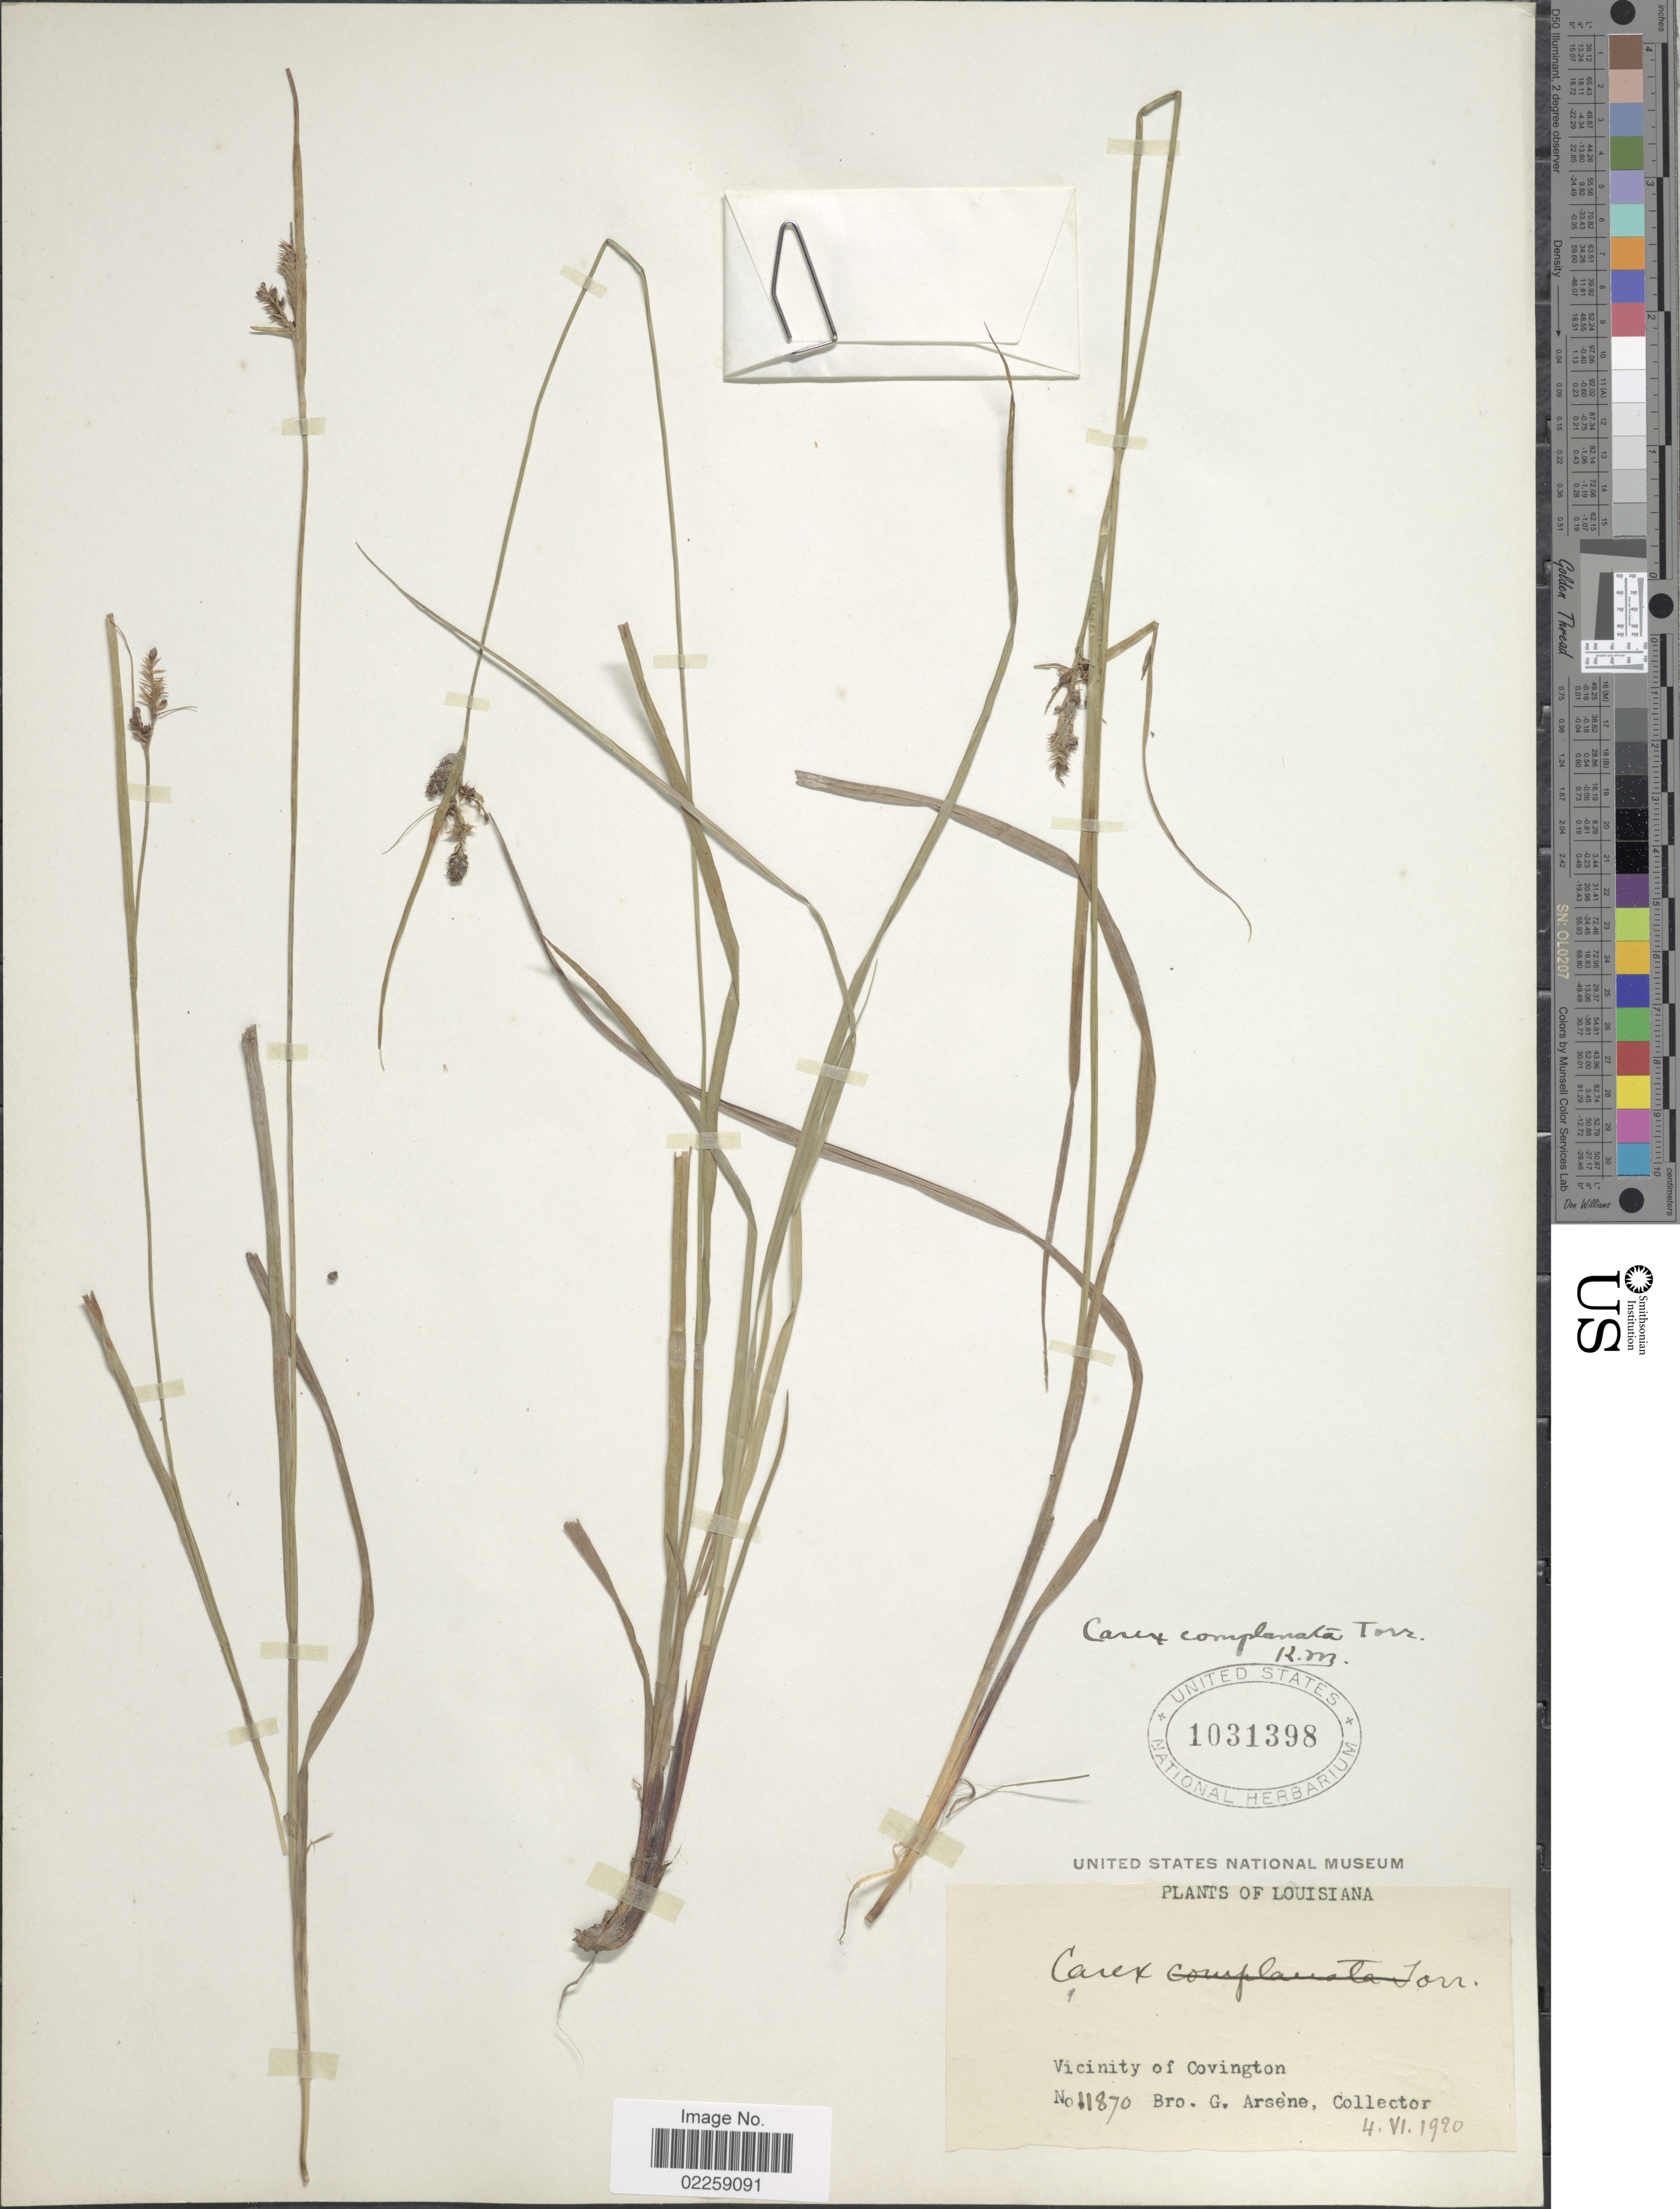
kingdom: Plantae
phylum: Tracheophyta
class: Liliopsida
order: Poales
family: Cyperaceae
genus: Carex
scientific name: Carex complanata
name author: Torr. & Hook.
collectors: Bro. G. Arsène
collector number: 11870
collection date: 1920-06-04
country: United States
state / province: Louisiana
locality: Vicinity of Covington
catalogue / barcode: US 1031398